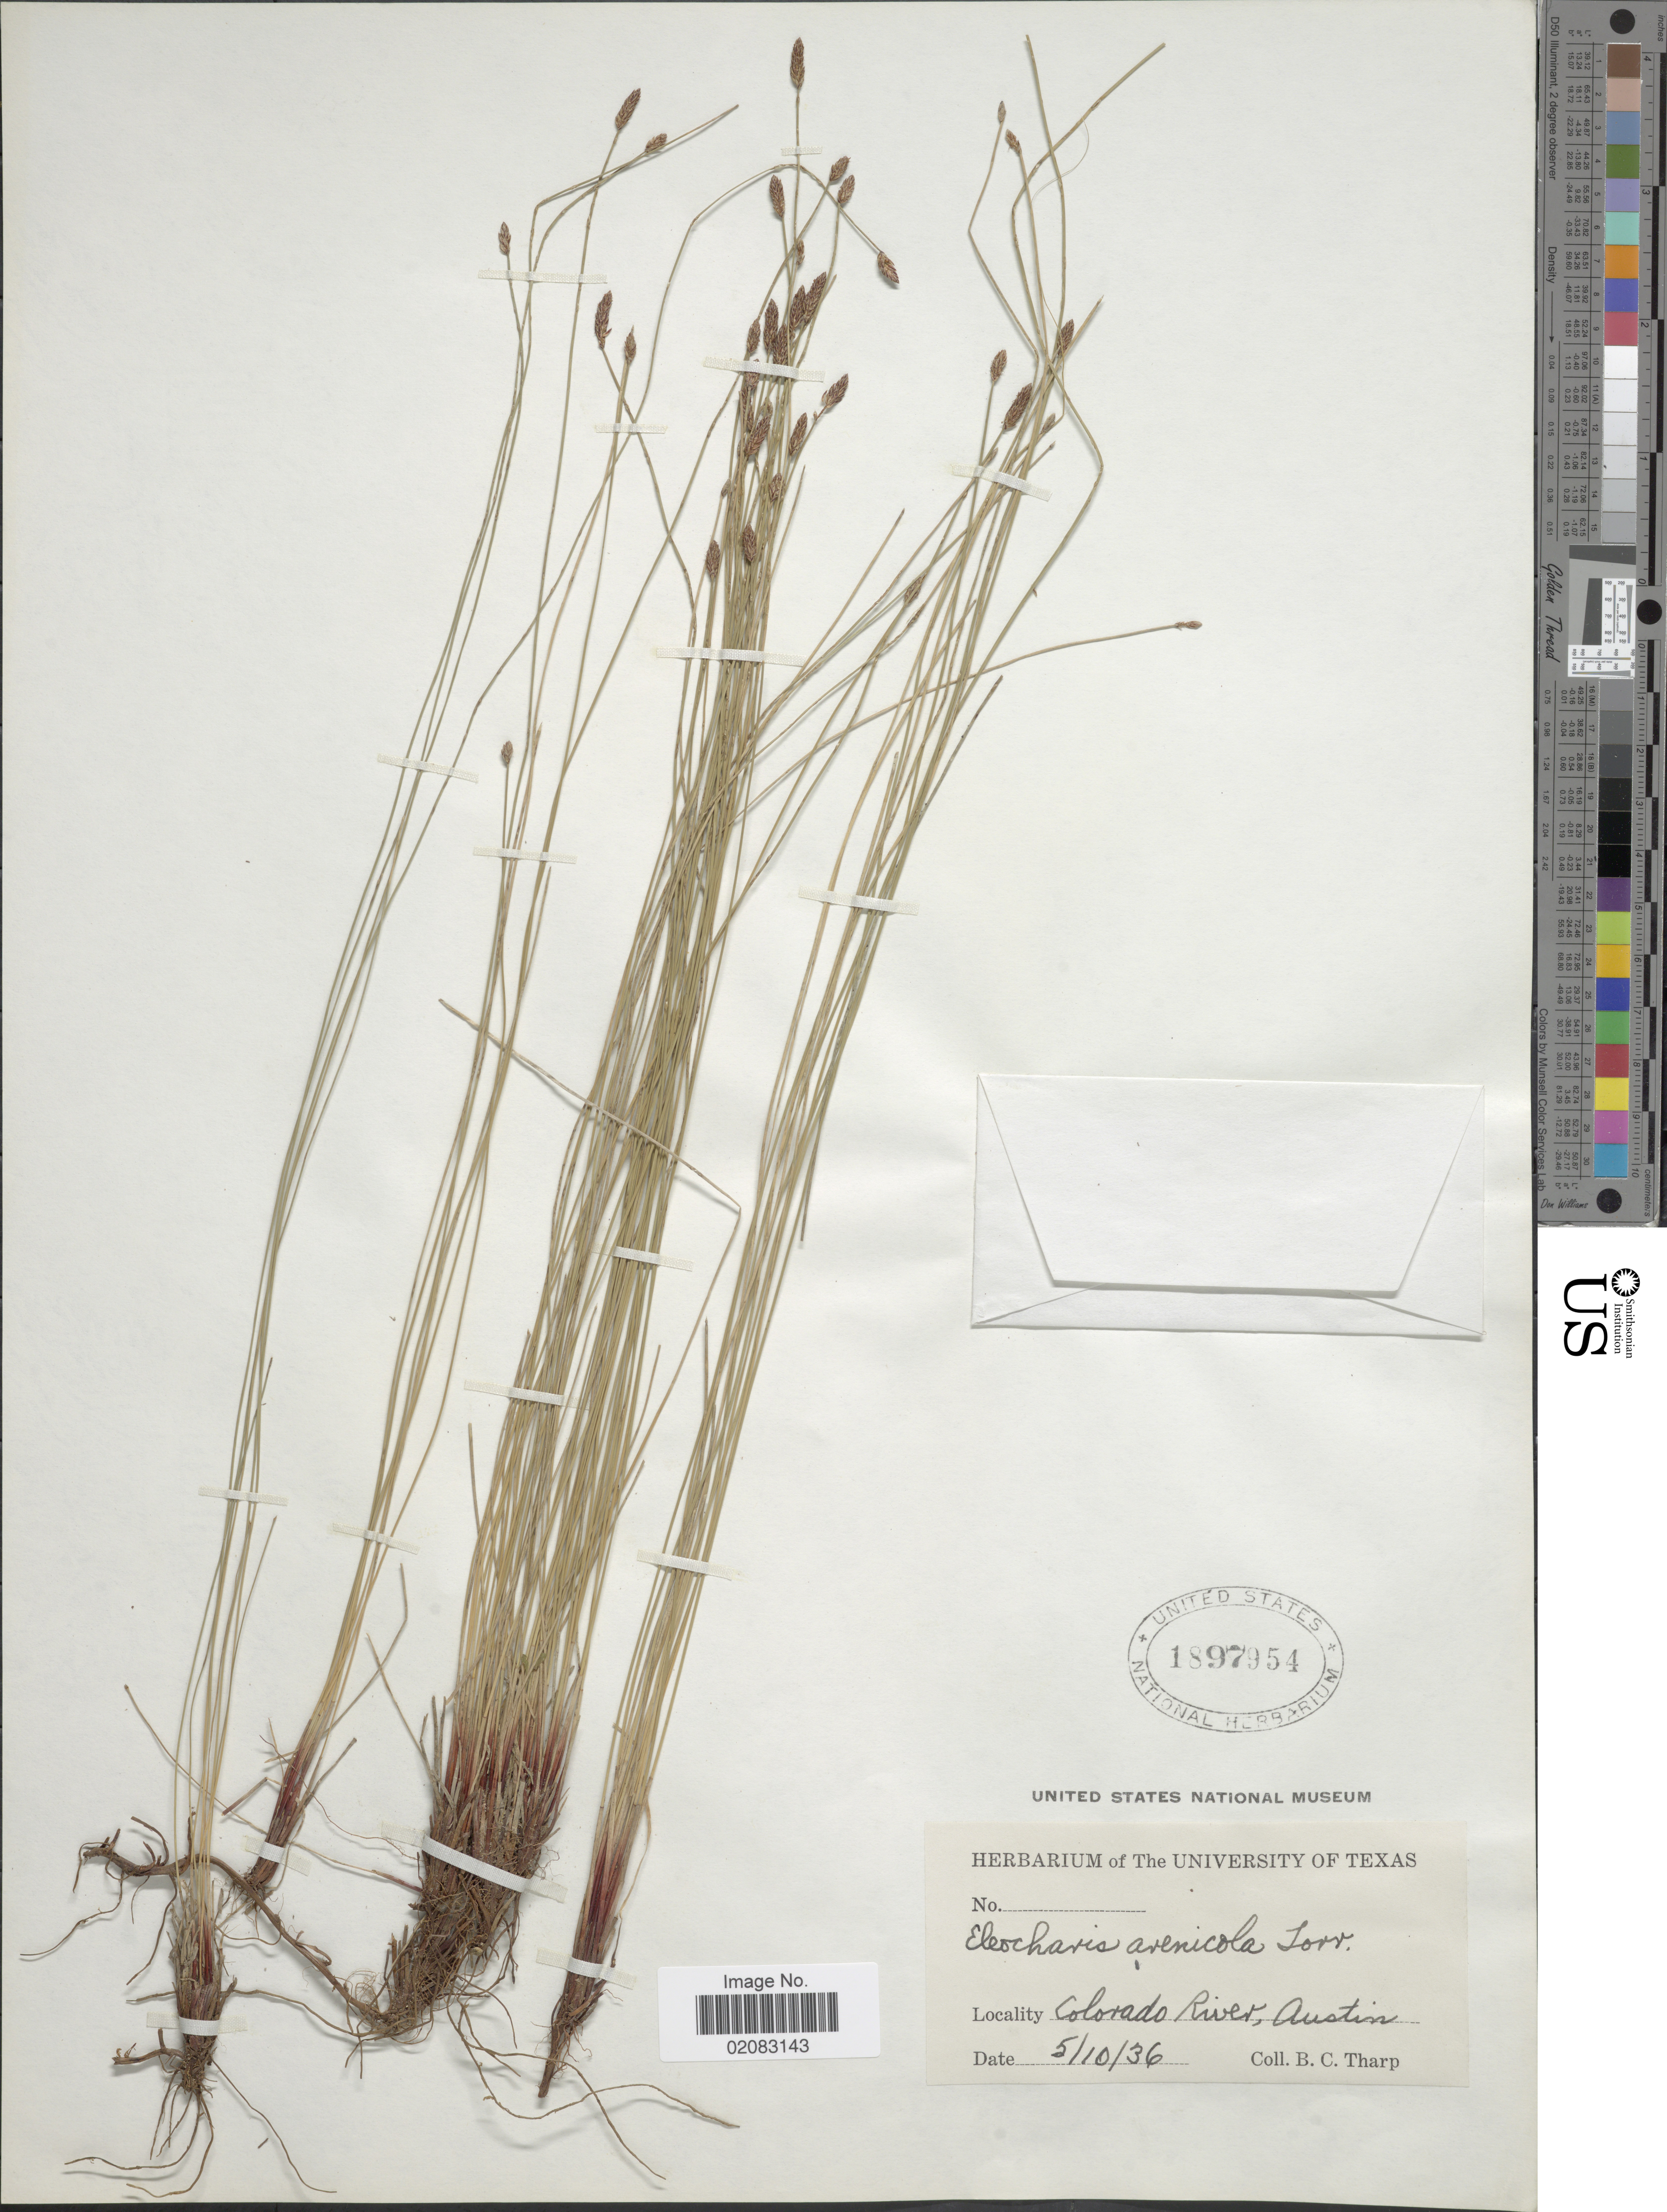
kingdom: Plantae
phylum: Tracheophyta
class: Liliopsida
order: Poales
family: Cyperaceae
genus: Eleocharis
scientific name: Eleocharis montevidensis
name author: Kunth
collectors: B. C. Tharp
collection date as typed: Transcribed d/m/y: 10/5/36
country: United States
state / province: Texas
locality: Colorado River, Austin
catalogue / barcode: US 1897954